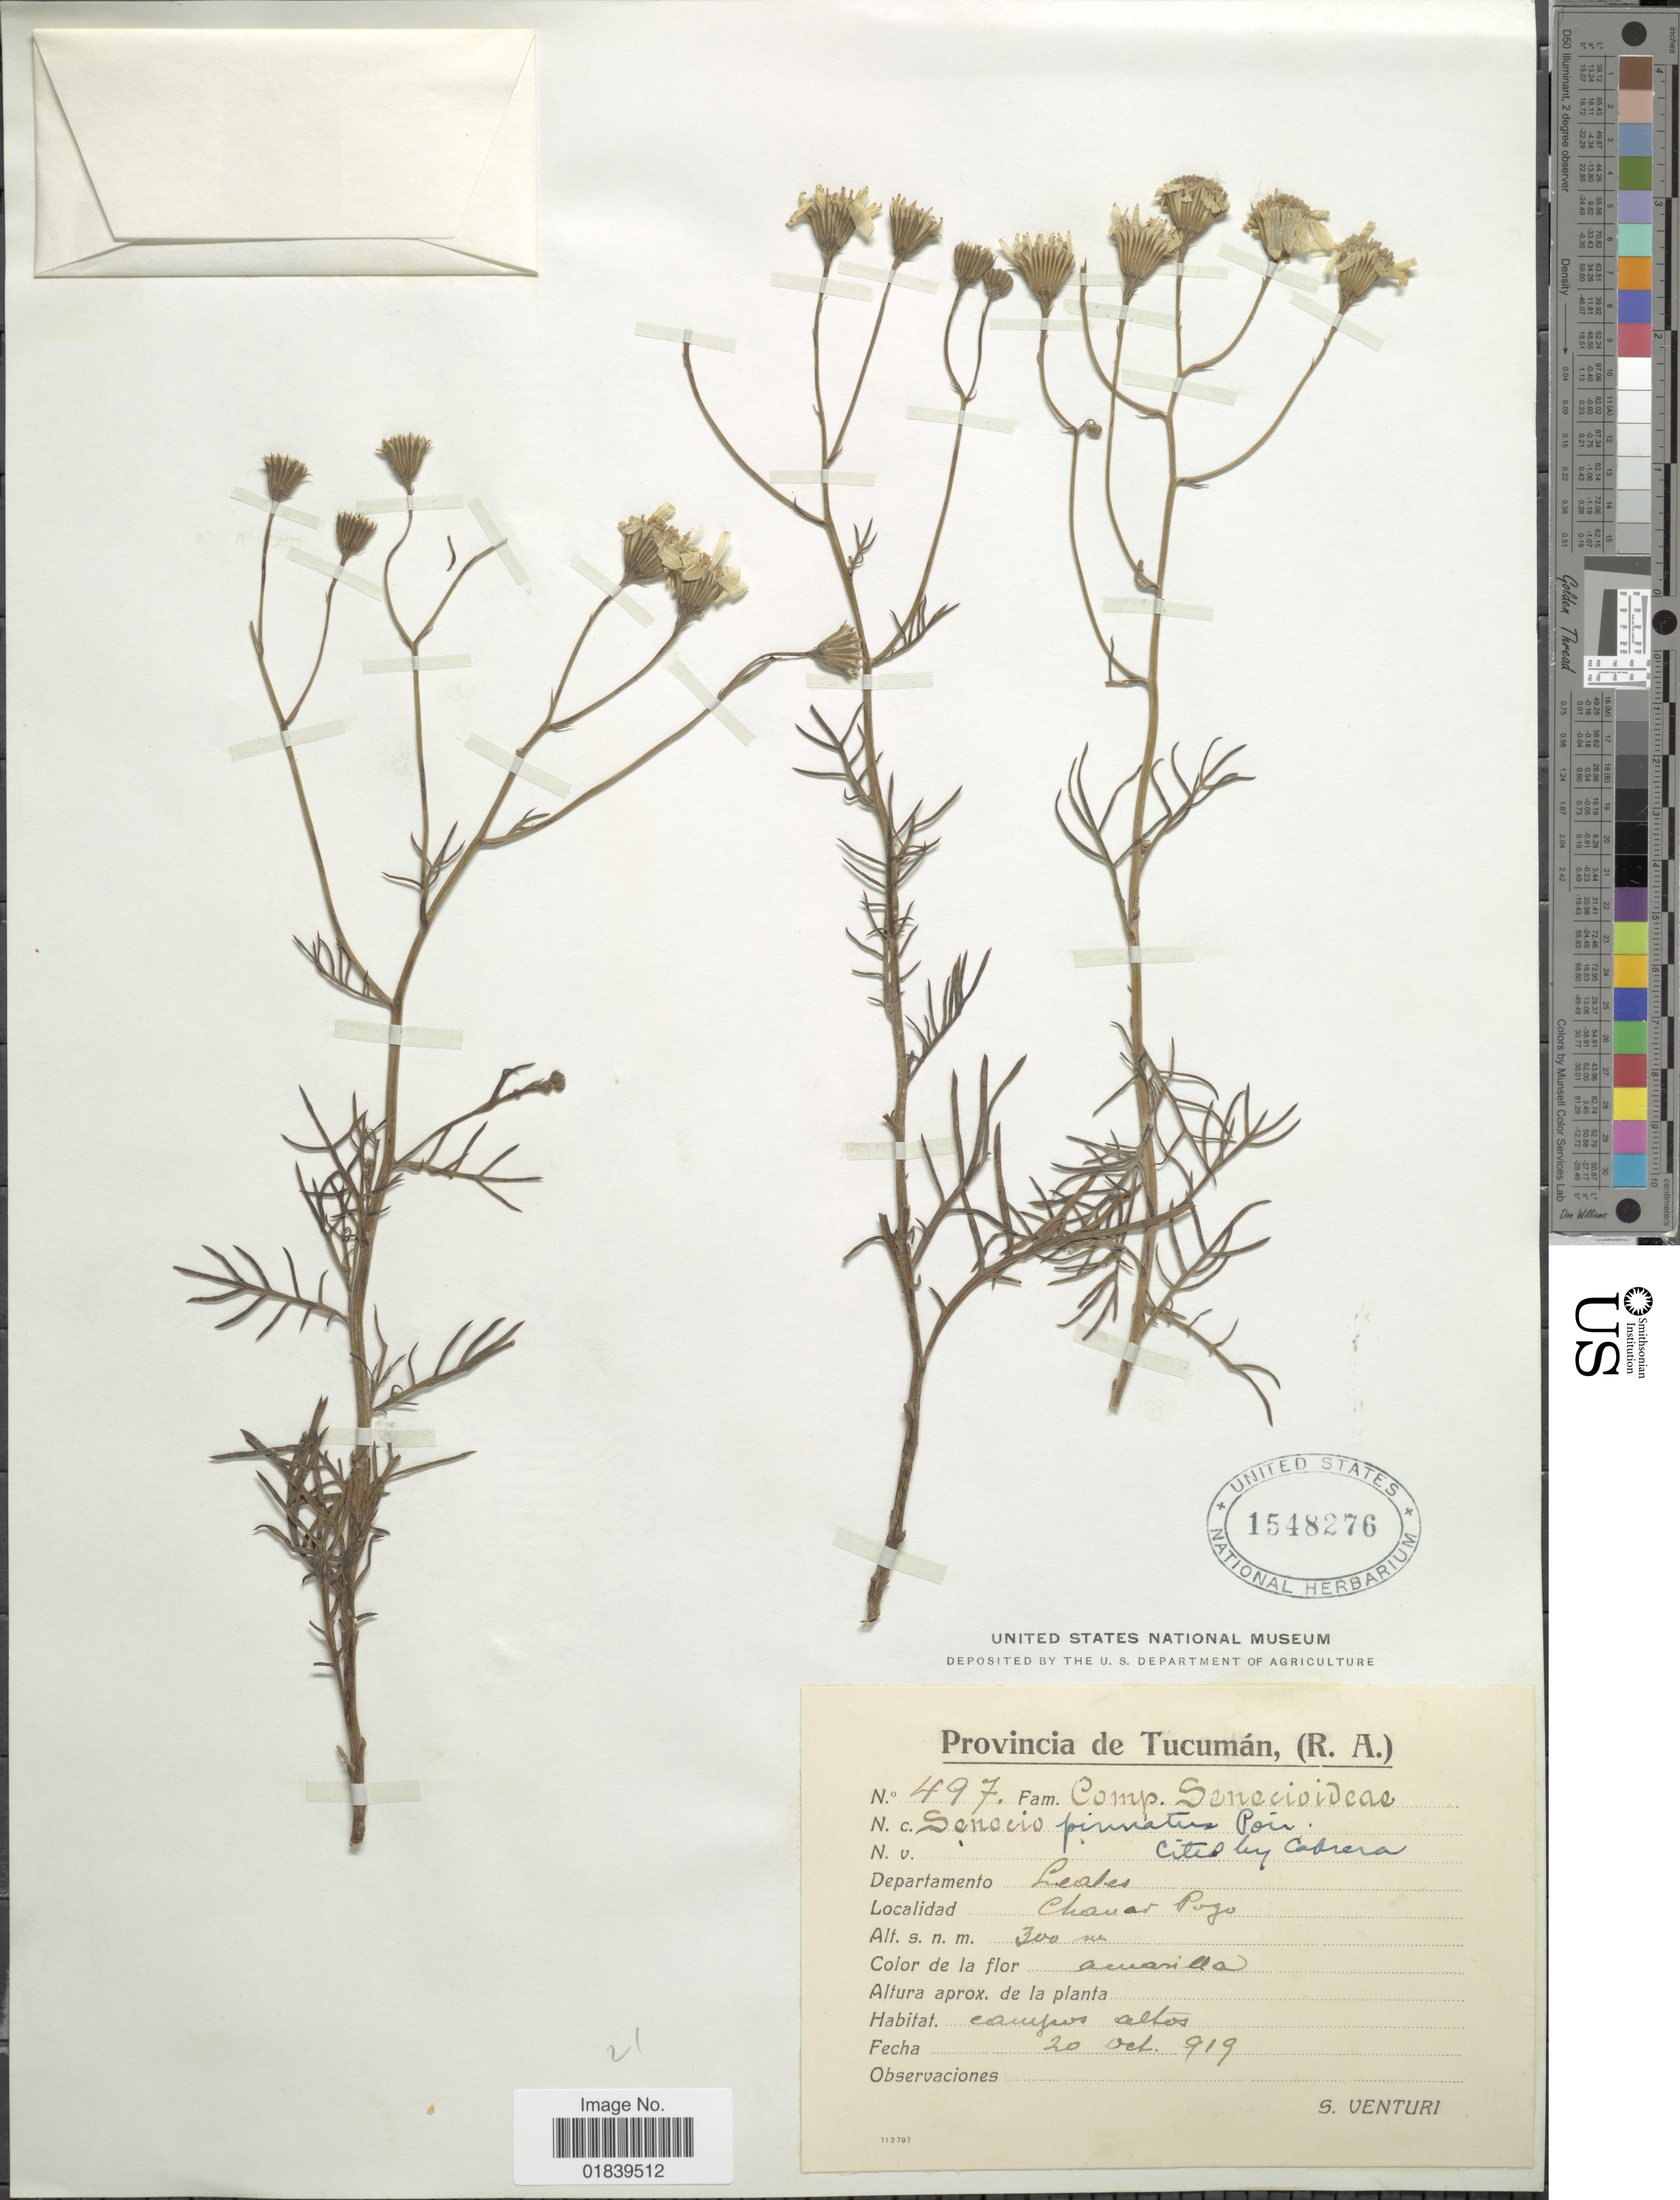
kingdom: Plantae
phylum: Tracheophyta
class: Magnoliopsida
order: Asterales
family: Asteraceae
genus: Senecio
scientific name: Senecio pinnatus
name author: Poir.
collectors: S. Venturi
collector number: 497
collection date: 1919-10-20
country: Argentina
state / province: Tucumán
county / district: Leales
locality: Chañar Pozo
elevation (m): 300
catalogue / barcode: US 1548276